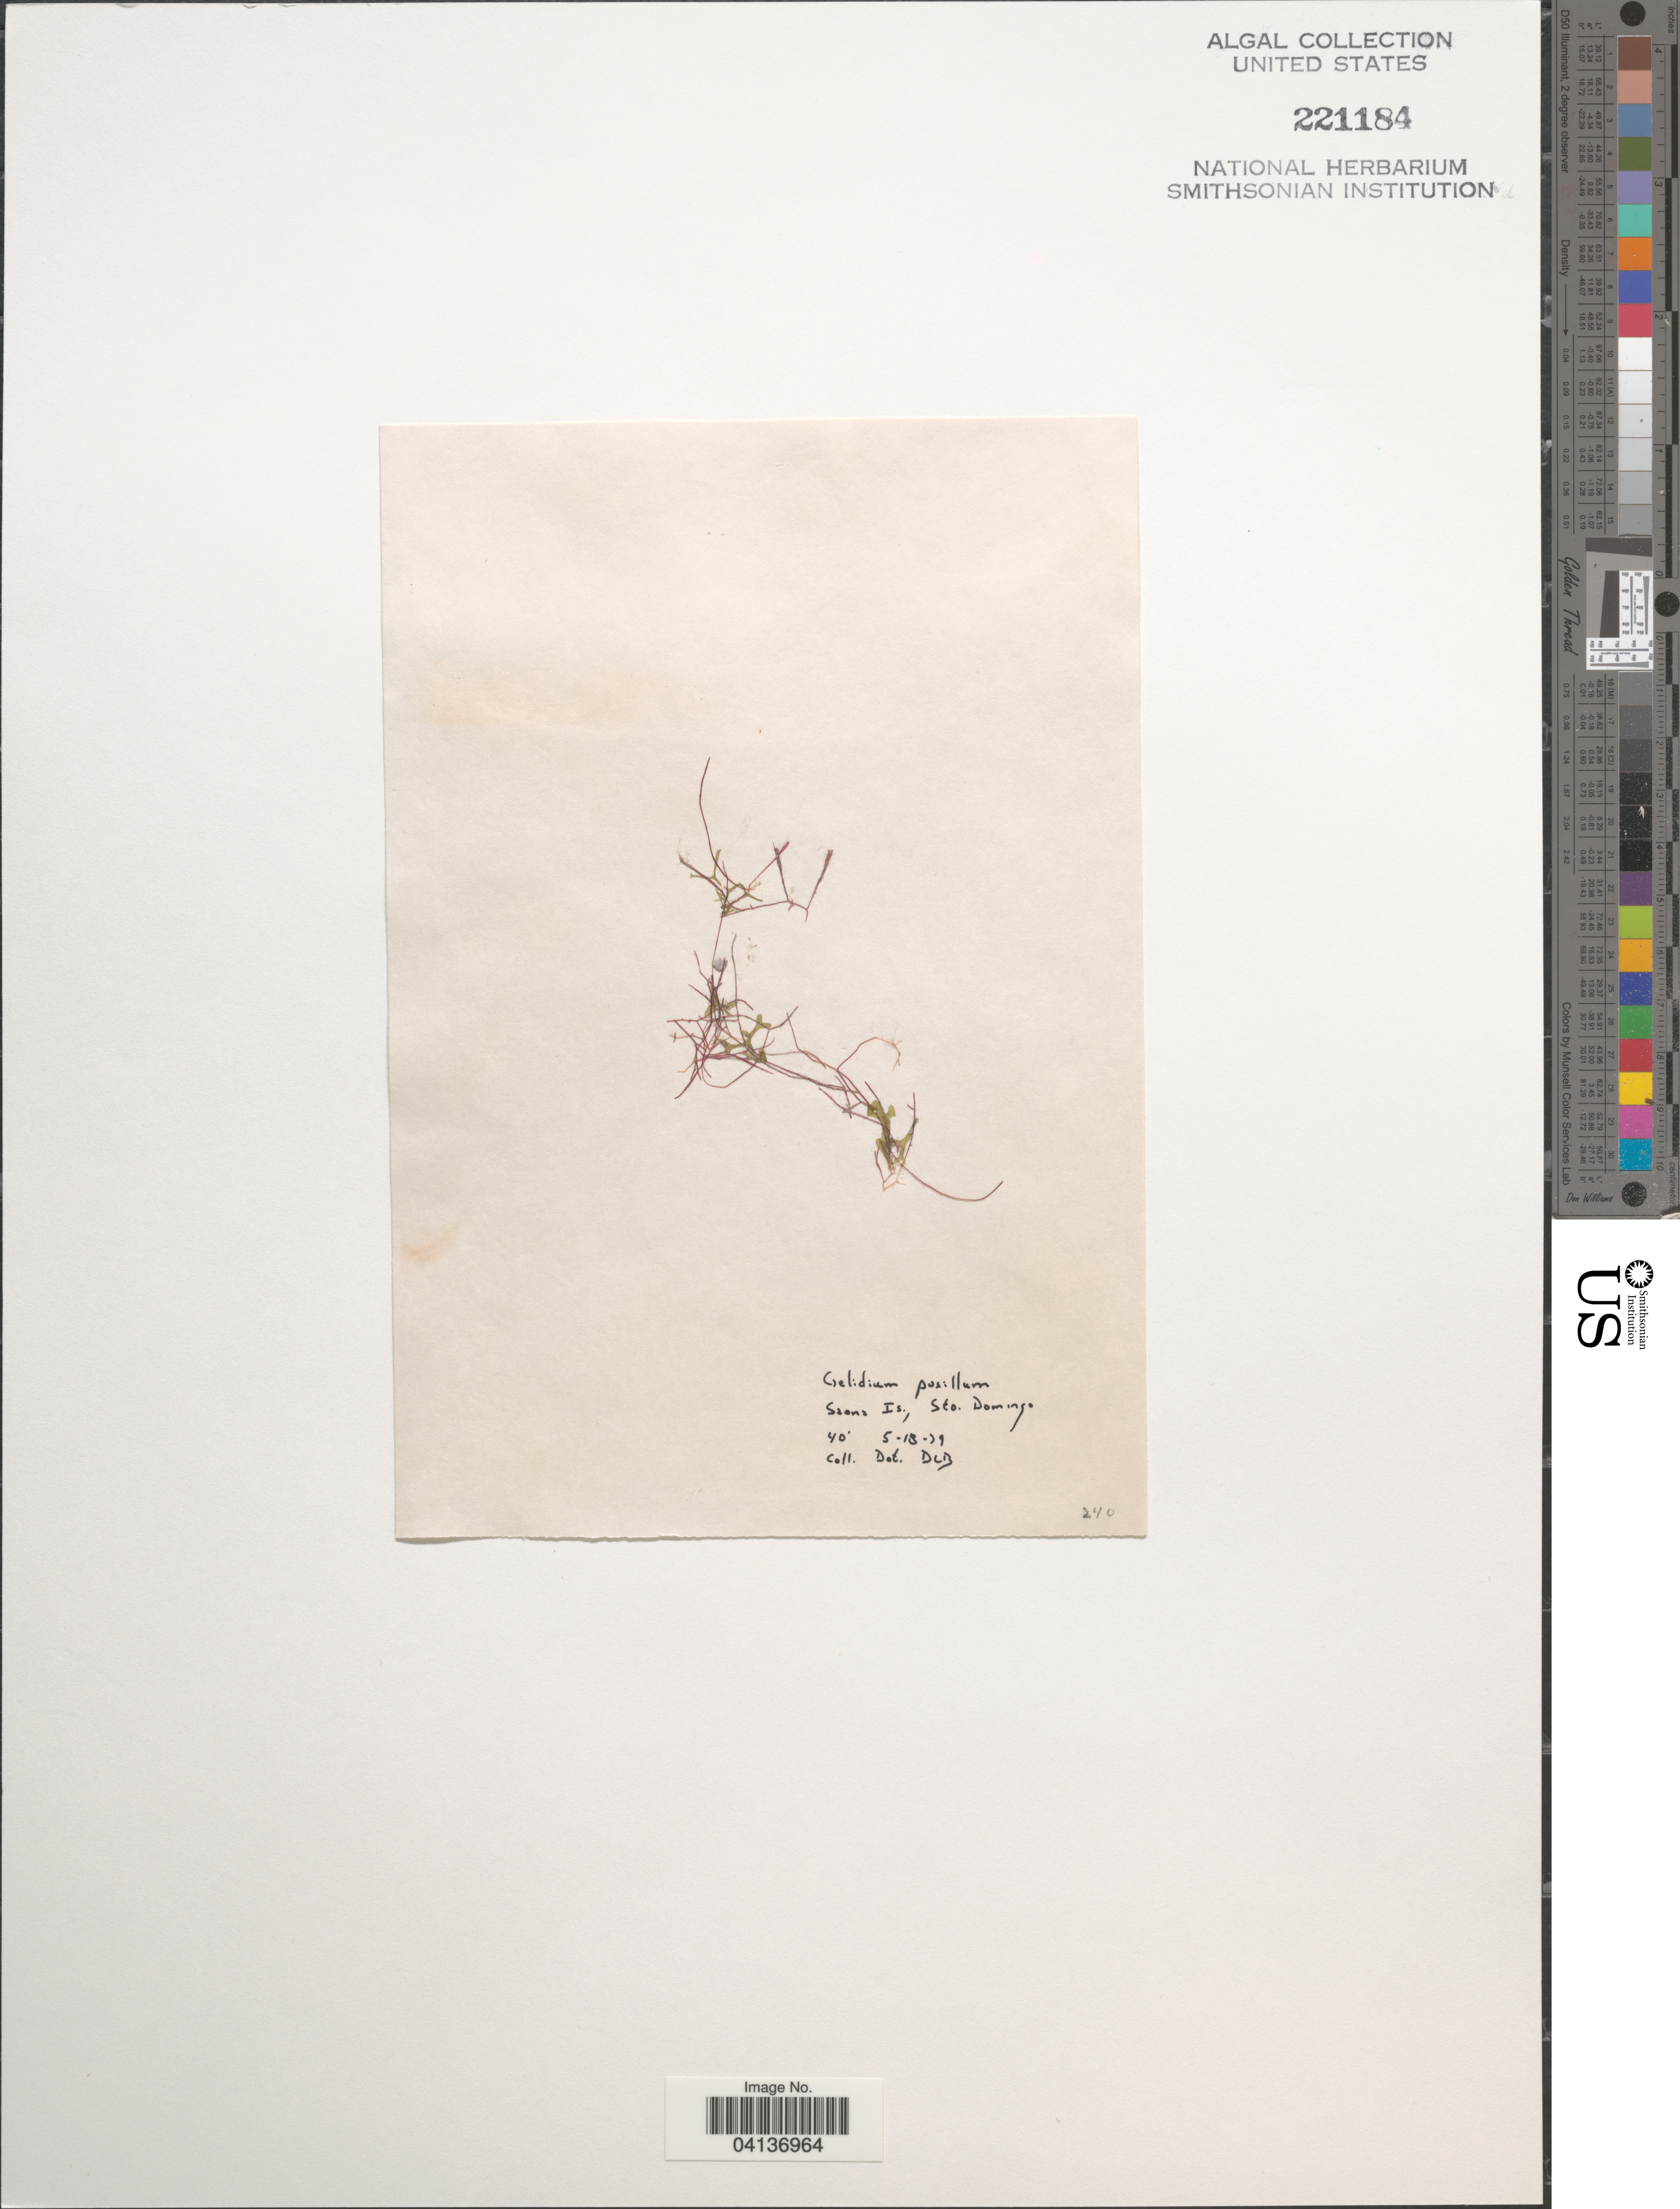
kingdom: Plantae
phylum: Rhodophyta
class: Florideophyceae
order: Gelidiales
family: Gelidiaceae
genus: Gelidium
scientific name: Gelidium pusillum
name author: (Stackh.) Le Jol.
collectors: D. L. B.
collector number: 240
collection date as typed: Transcribed d/m/y: 18/5/79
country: Dominican Republic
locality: Saona Is., Sto. Domingo.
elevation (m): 12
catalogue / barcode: US 221184